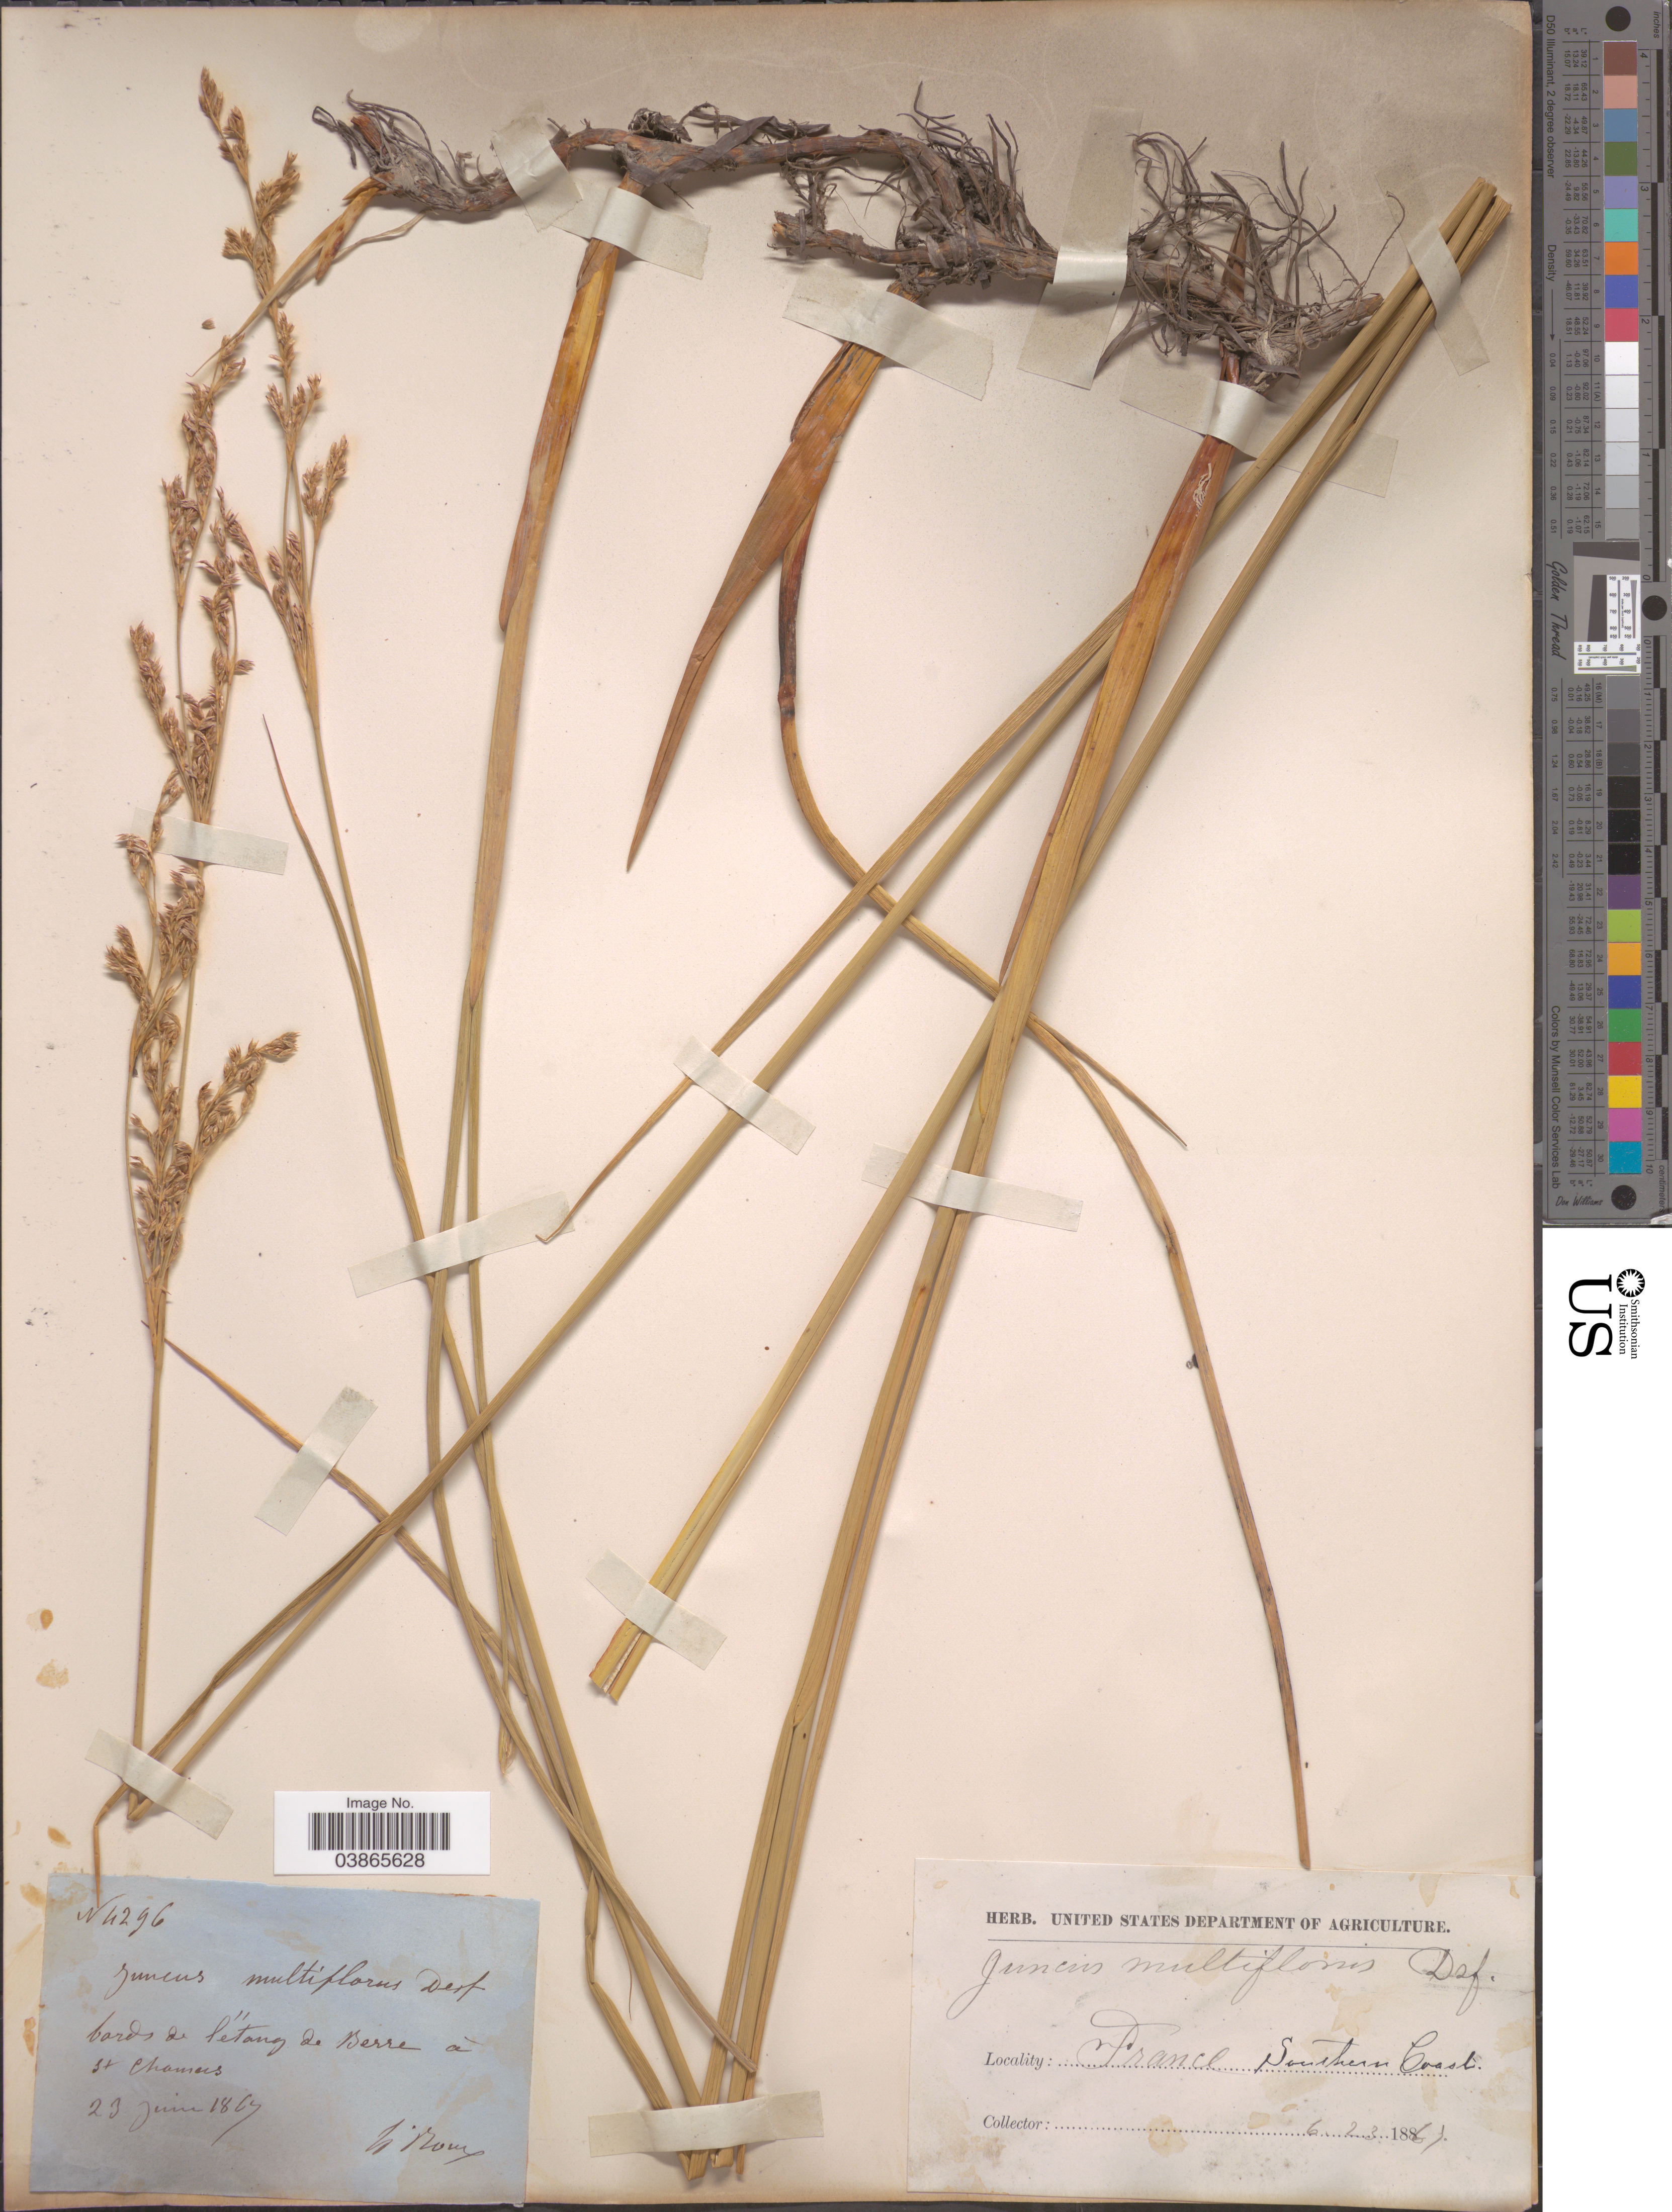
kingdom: Plantae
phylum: Tracheophyta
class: Liliopsida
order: Poales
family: Juncaceae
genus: Juncus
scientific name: Juncus multiflorus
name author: Ehrh.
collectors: N. Roux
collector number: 4296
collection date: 1867-06-23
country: France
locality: Southern Coast. Bords de étang de Berre à St. Chamas.